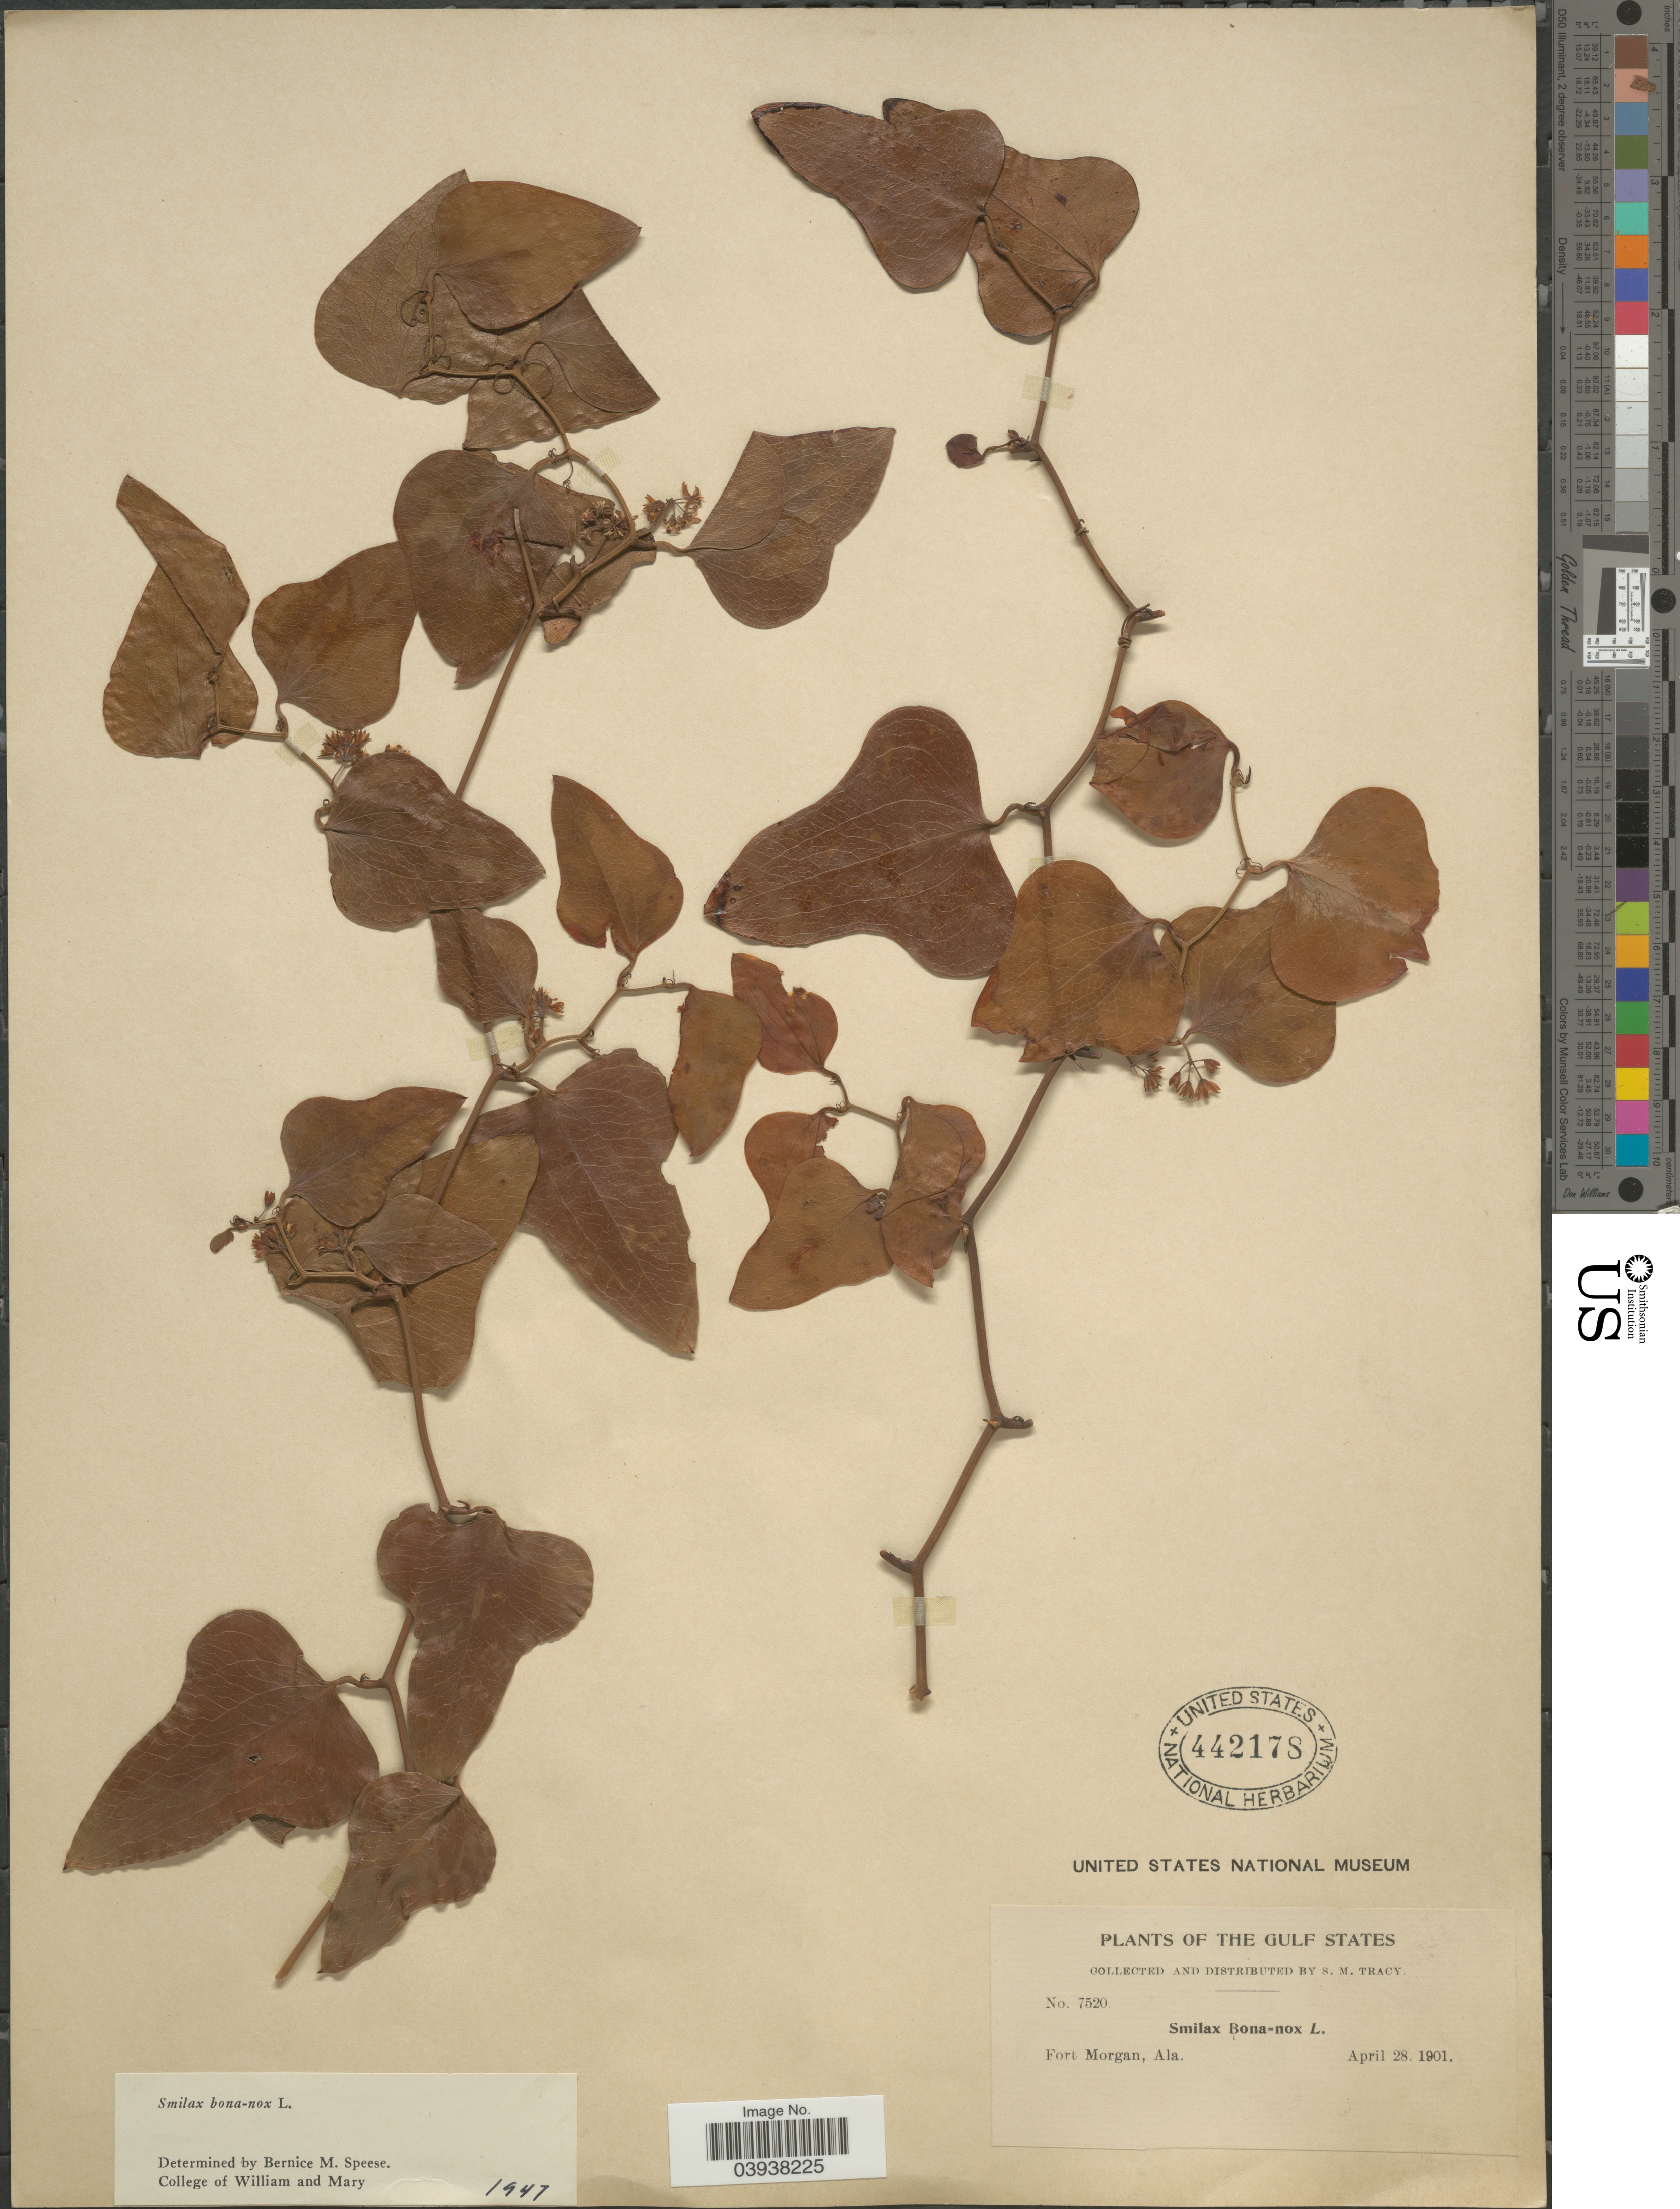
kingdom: Plantae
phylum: Tracheophyta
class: Liliopsida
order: Liliales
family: Smilacaceae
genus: Smilax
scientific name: Smilax bona-nox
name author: L.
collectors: S. M. Tracy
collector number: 7520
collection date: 1901-04-28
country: United States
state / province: Alabama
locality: The Gulf States. Fort Morgan.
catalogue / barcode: US 442178